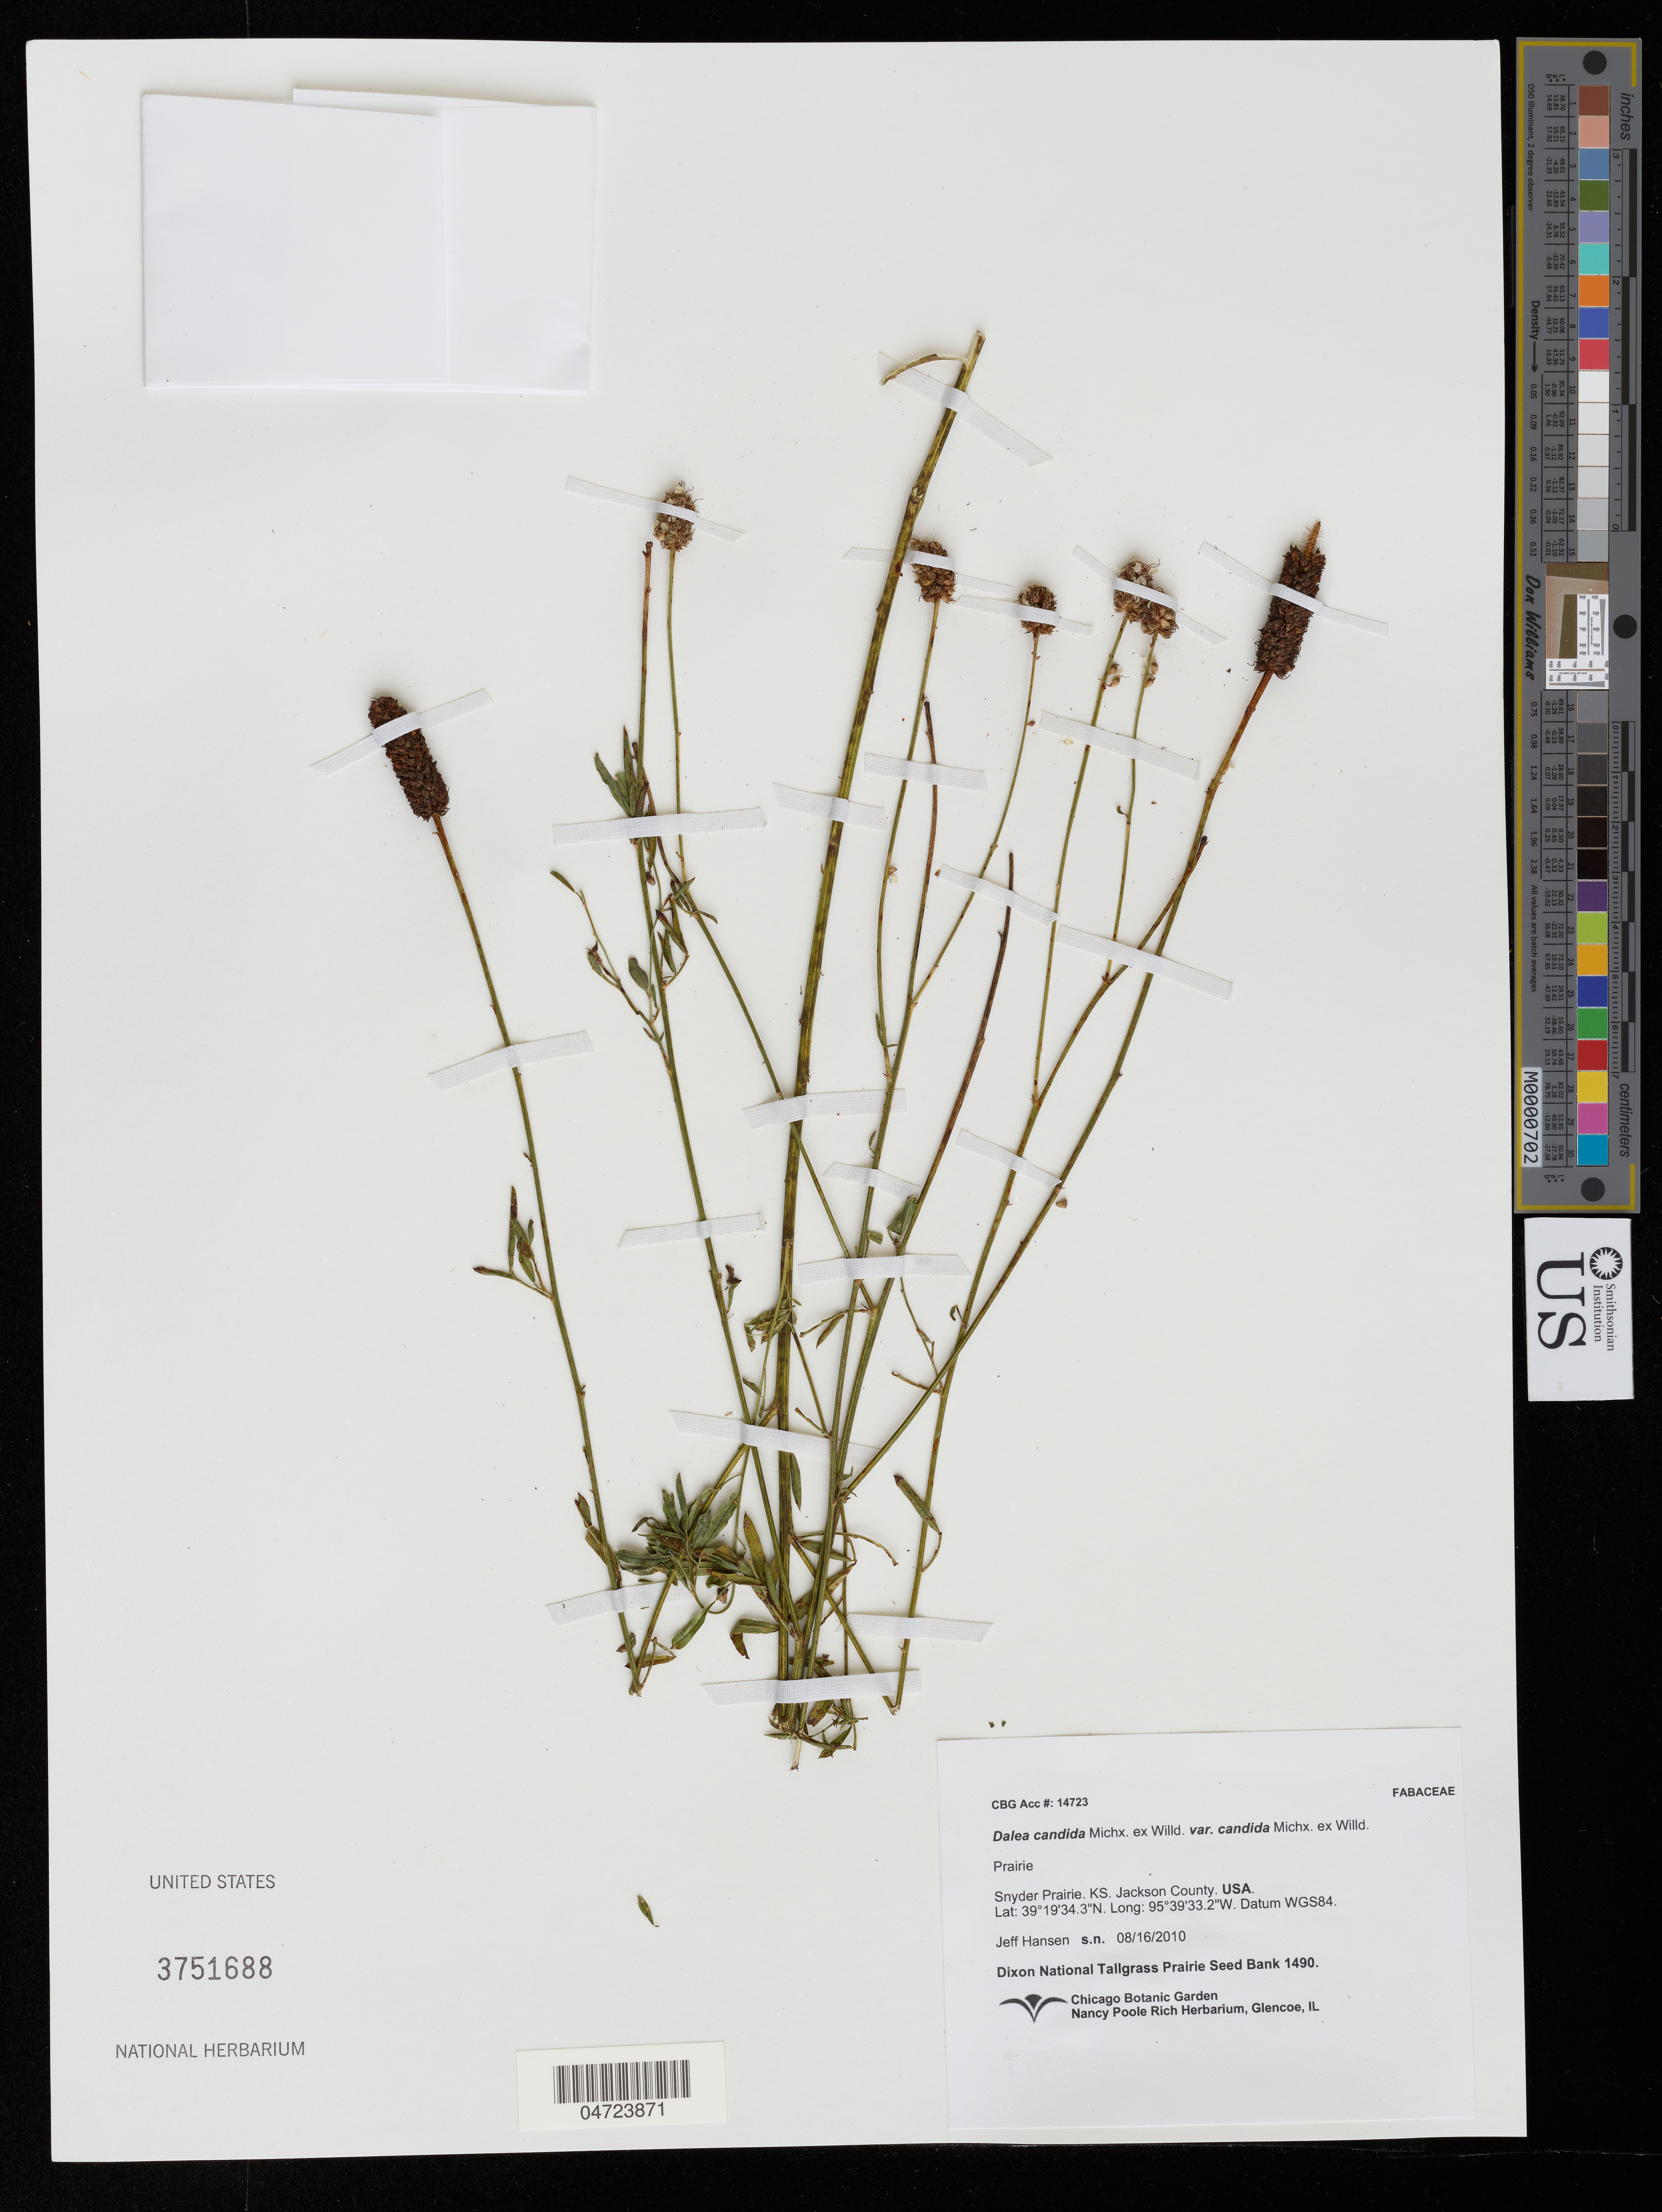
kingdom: Plantae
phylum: Tracheophyta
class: Magnoliopsida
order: Fabales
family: Fabaceae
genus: Dalea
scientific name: Dalea candida var. candida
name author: Michx. ex Willd.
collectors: J. Hansen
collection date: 2010-08-16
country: United States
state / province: Kansas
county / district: Jackson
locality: Snyder Prairie. Jackson County.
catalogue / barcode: US 3751688